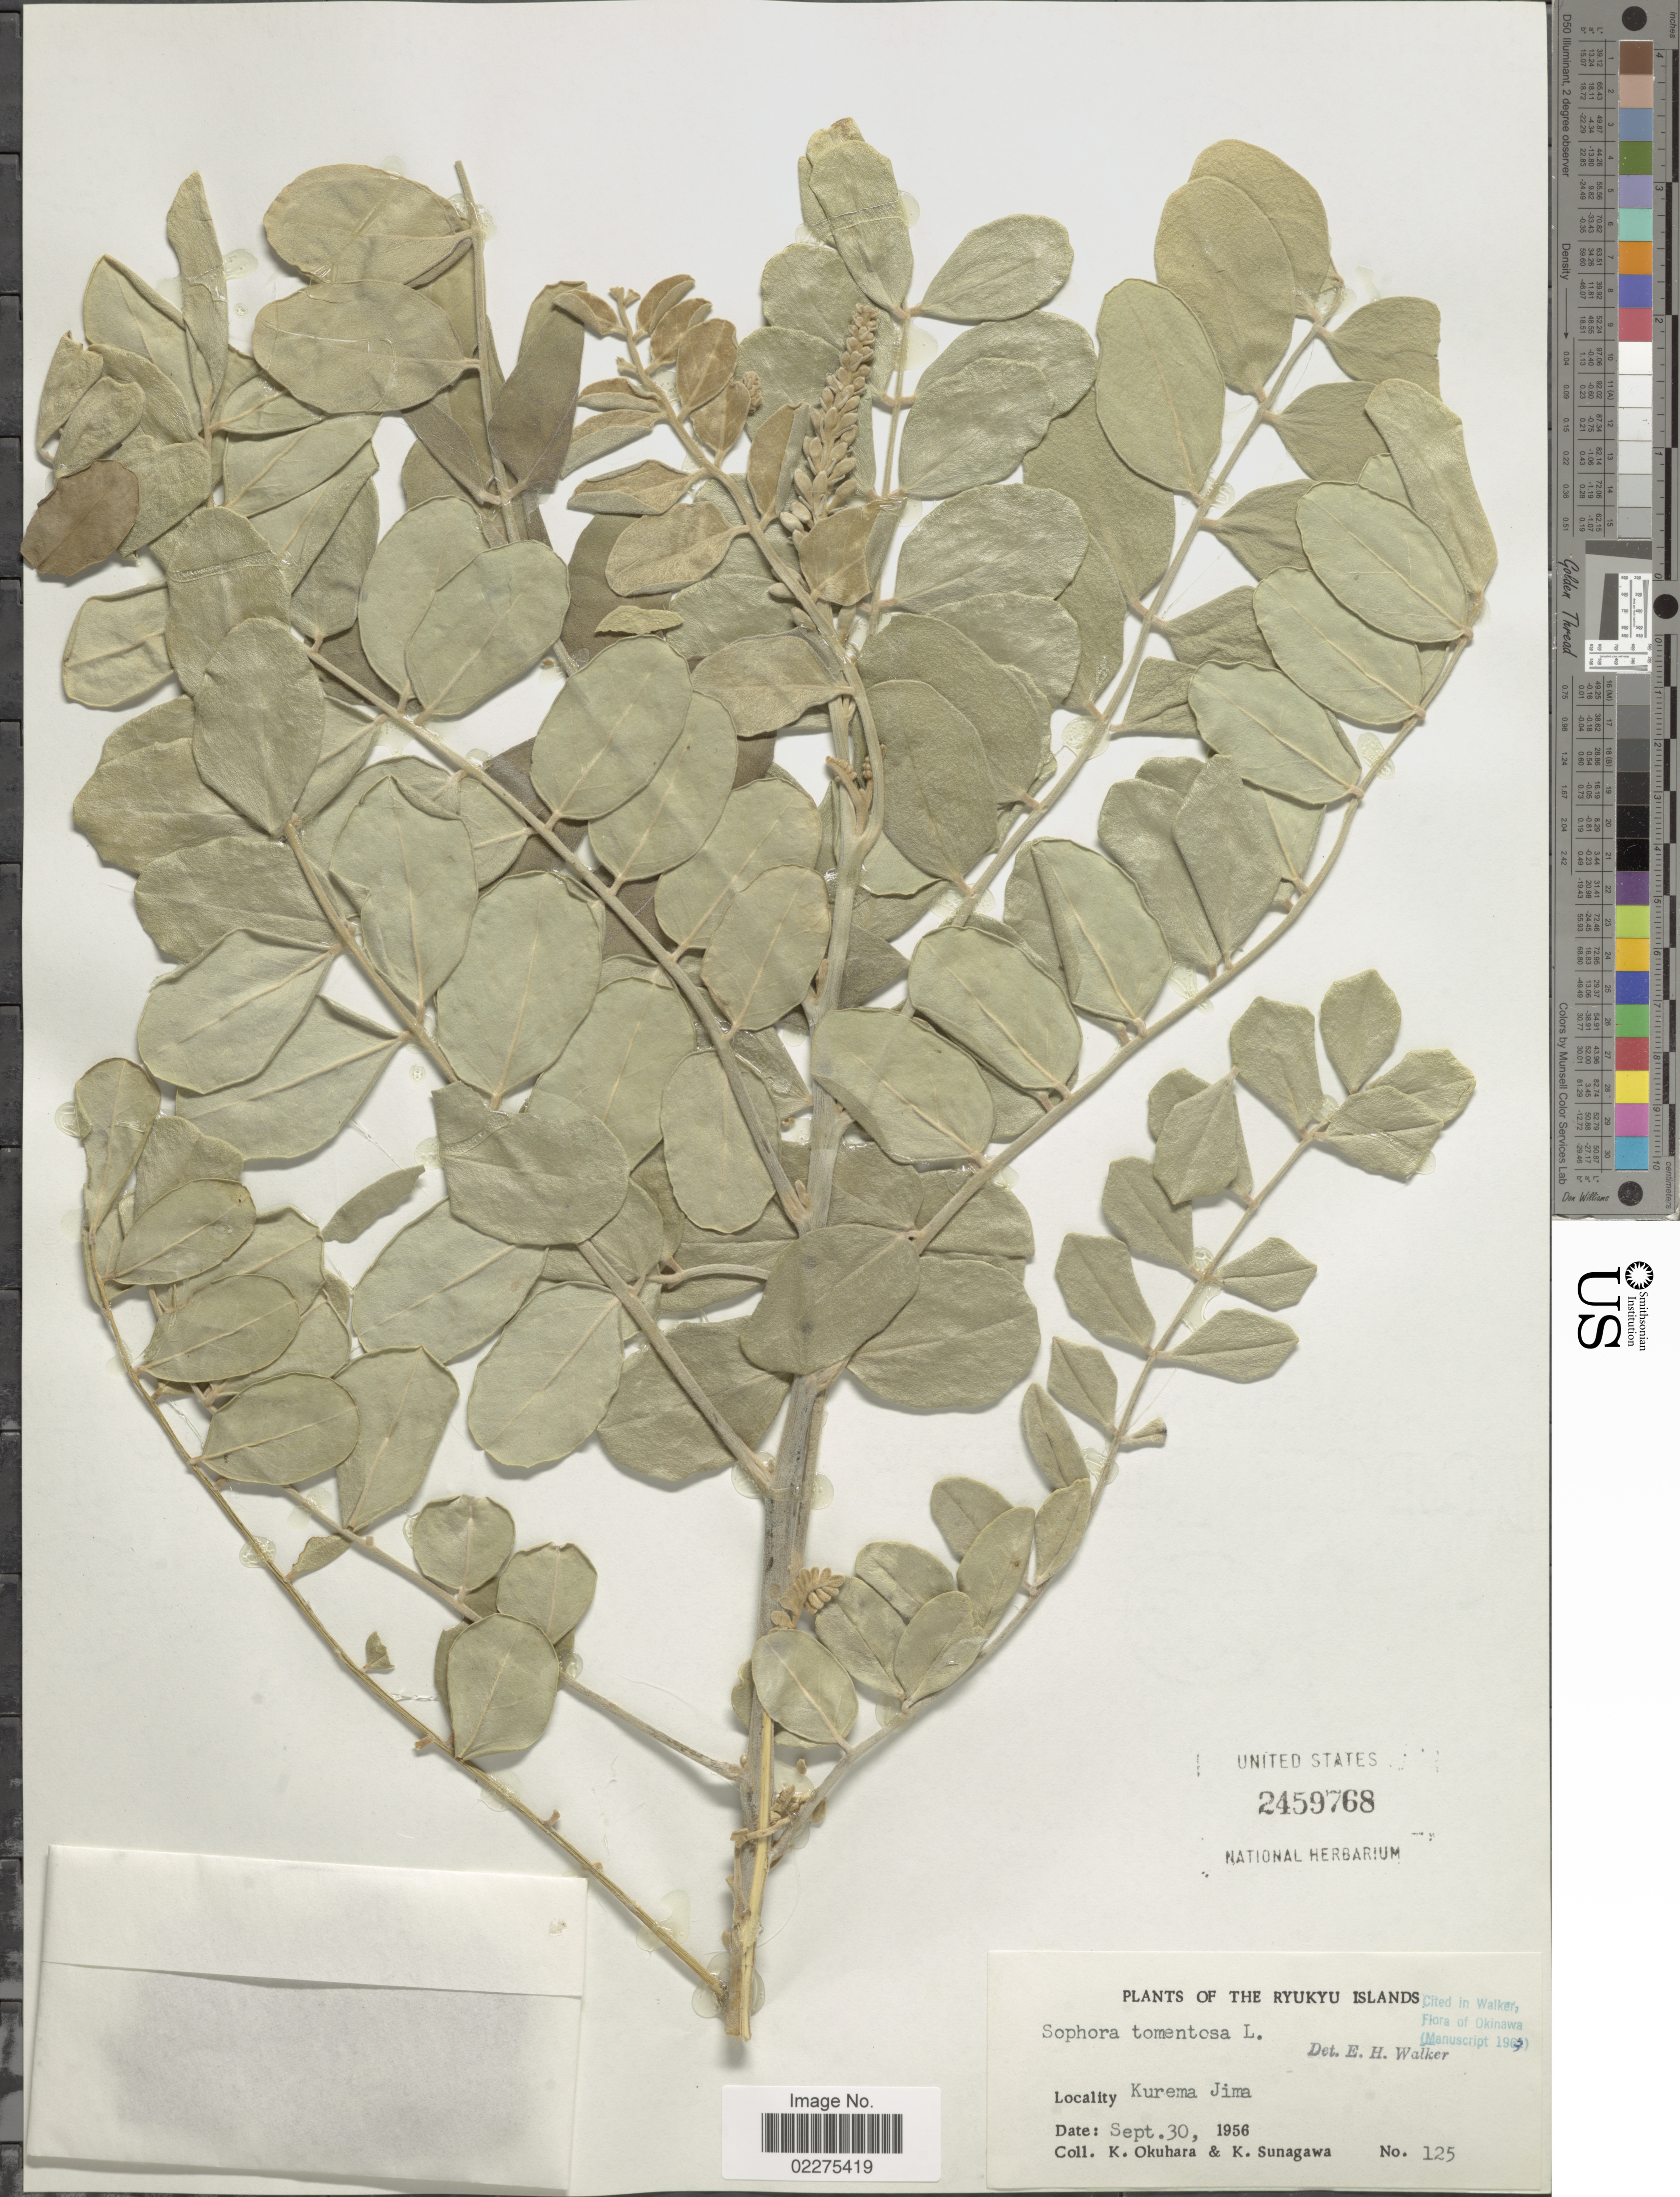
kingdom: Plantae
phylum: Tracheophyta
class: Magnoliopsida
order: Fabales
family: Fabaceae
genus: Sophora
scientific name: Sophora tomentosa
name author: L.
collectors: K. Okuhara & K. Sunagawa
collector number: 125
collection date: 1956-09-30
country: Japan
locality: The Ryukyu Islands. Kurema Jima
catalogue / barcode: US 2459768